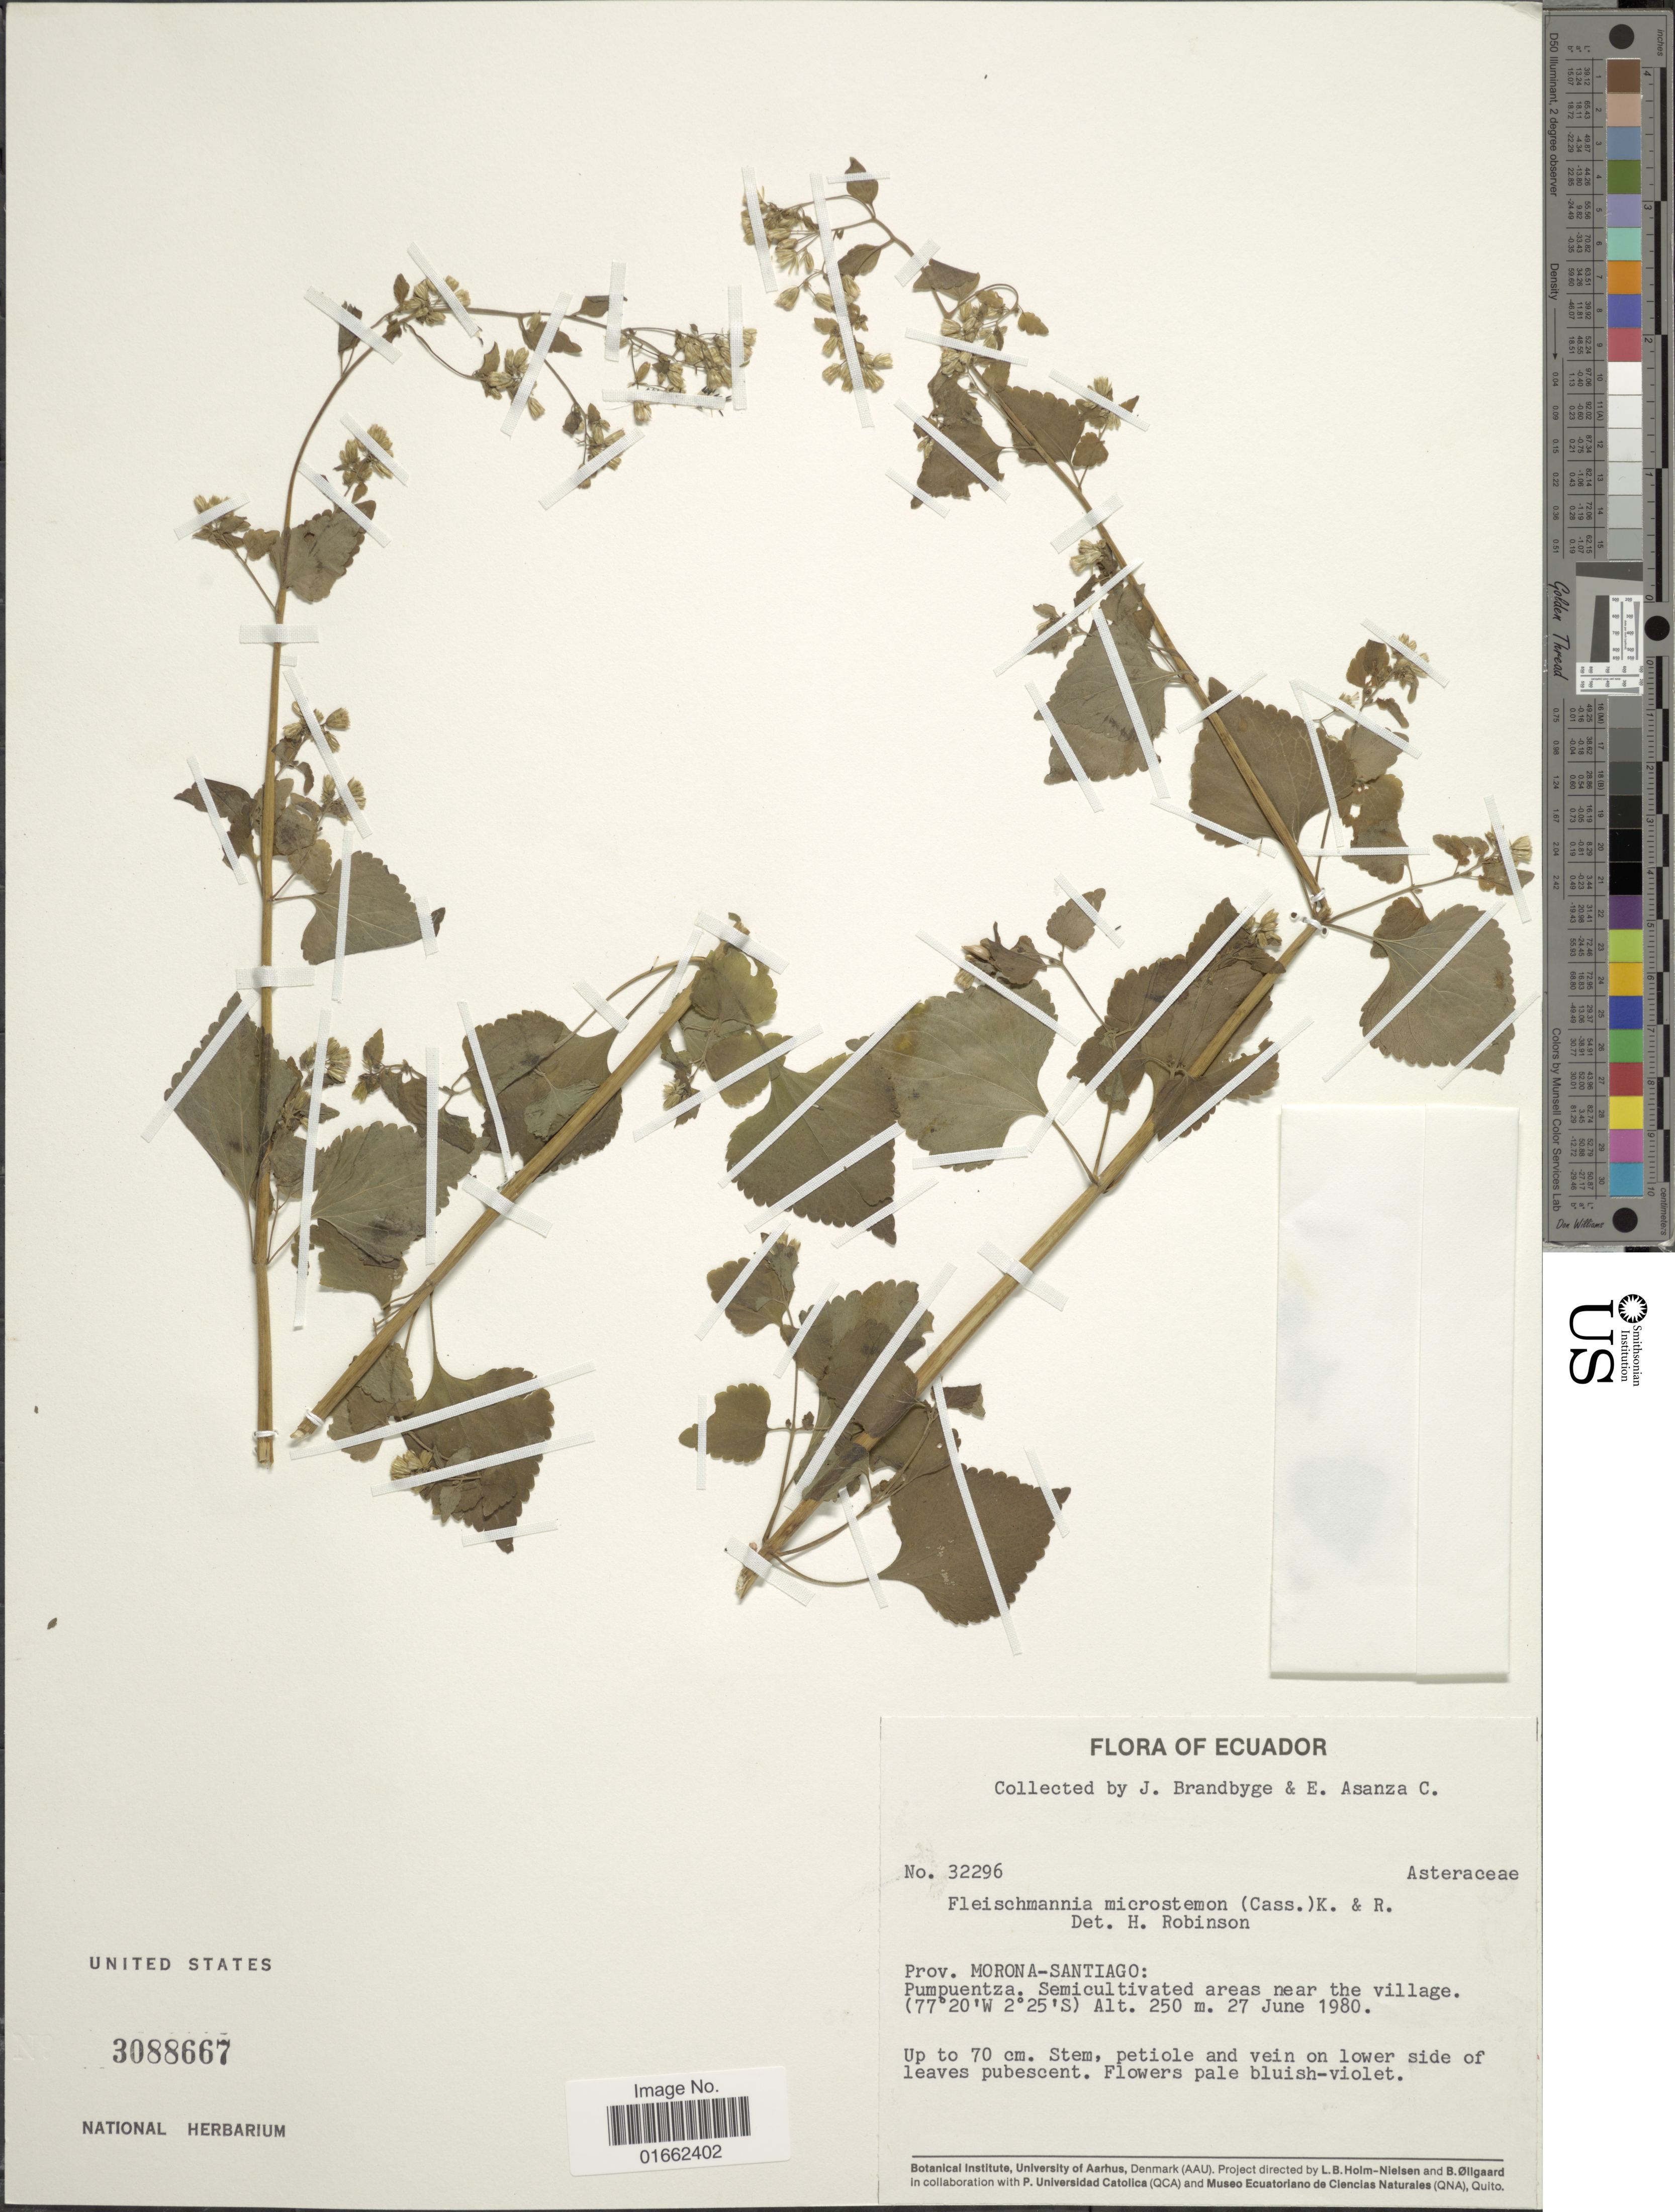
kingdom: Plantae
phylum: Tracheophyta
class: Magnoliopsida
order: Asterales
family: Asteraceae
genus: Fleischmannia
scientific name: Fleischmannia microstemon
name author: (Cass.) R.M. King & H. Rob.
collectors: J. Brandbyge & E. Asanza C.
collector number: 32296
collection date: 1980-06-27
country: Ecuador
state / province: Morona-Santiago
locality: Prov. Morona-Santiago: Pumpuentza, Semicultivated area near the village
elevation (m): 250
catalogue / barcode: US 3088667